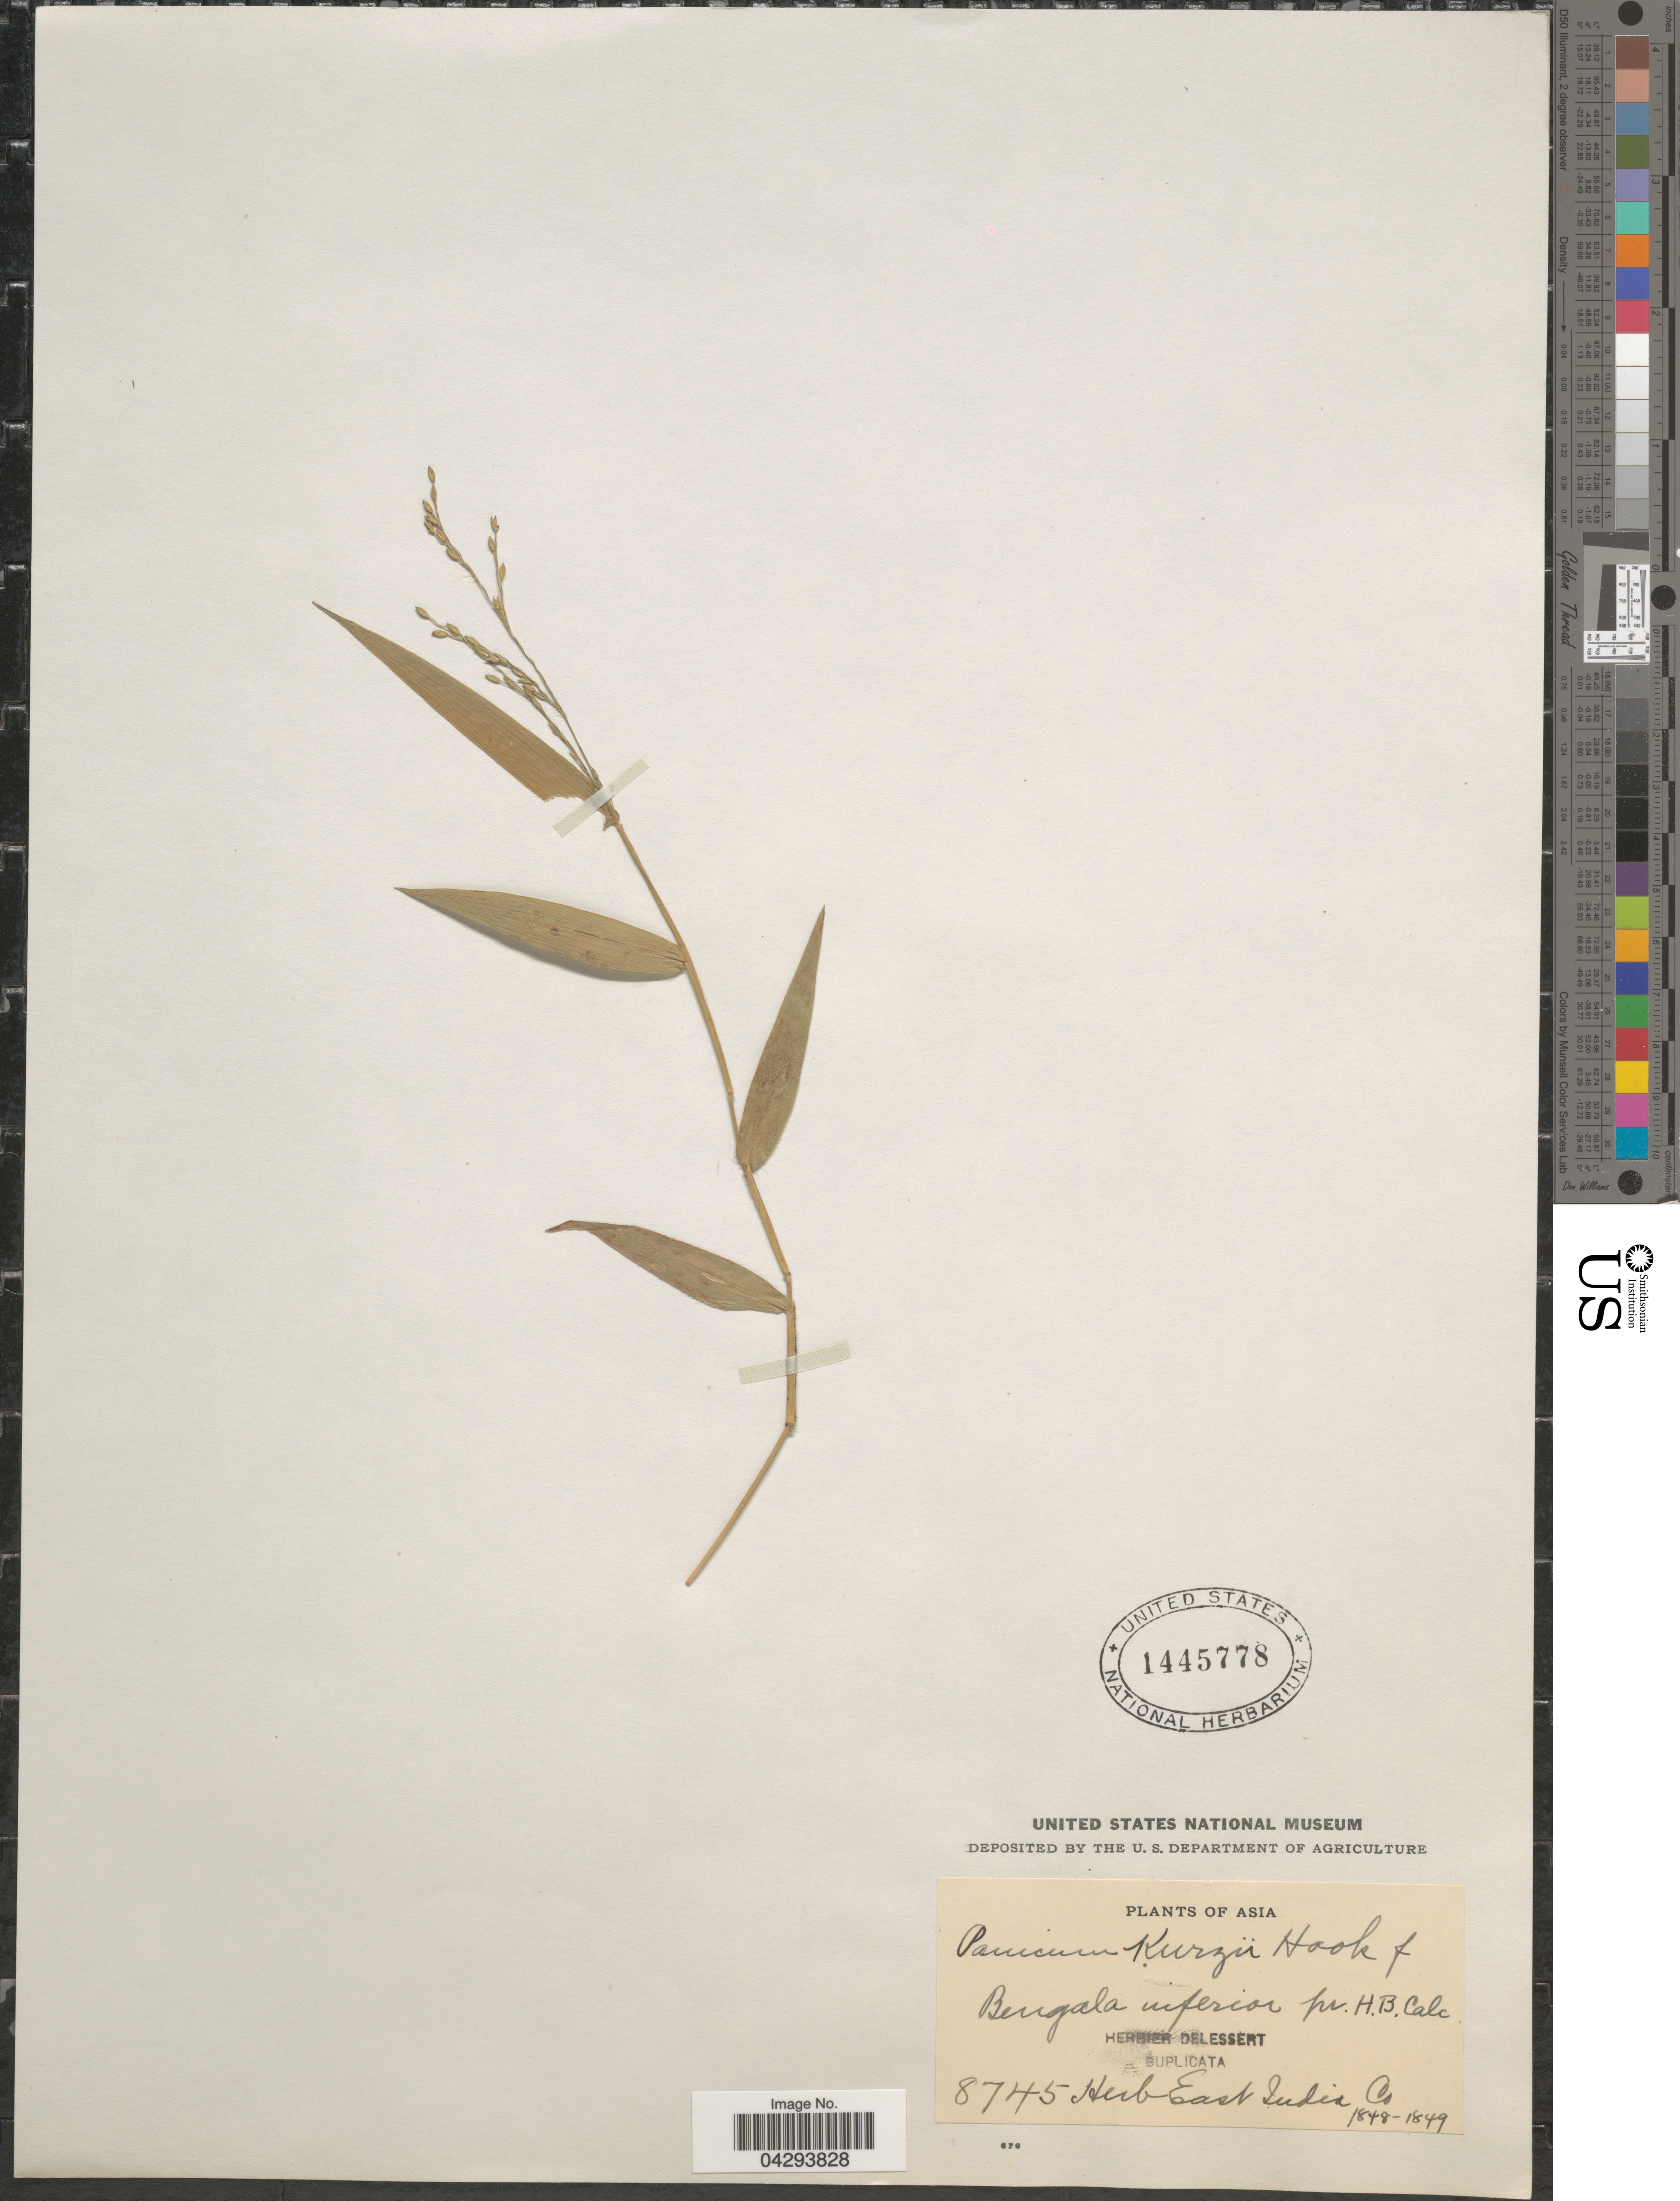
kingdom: Plantae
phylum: Tracheophyta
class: Liliopsida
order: Poales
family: Poaceae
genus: Urochloa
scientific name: Urochloa kurzii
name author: (Hook. f.) T.Q. Nguyen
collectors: ex herb. Delessert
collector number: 8745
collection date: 1848/1849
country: India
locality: Bengala inferior pr. H.B.Cal. East India Co.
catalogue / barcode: US 1445778